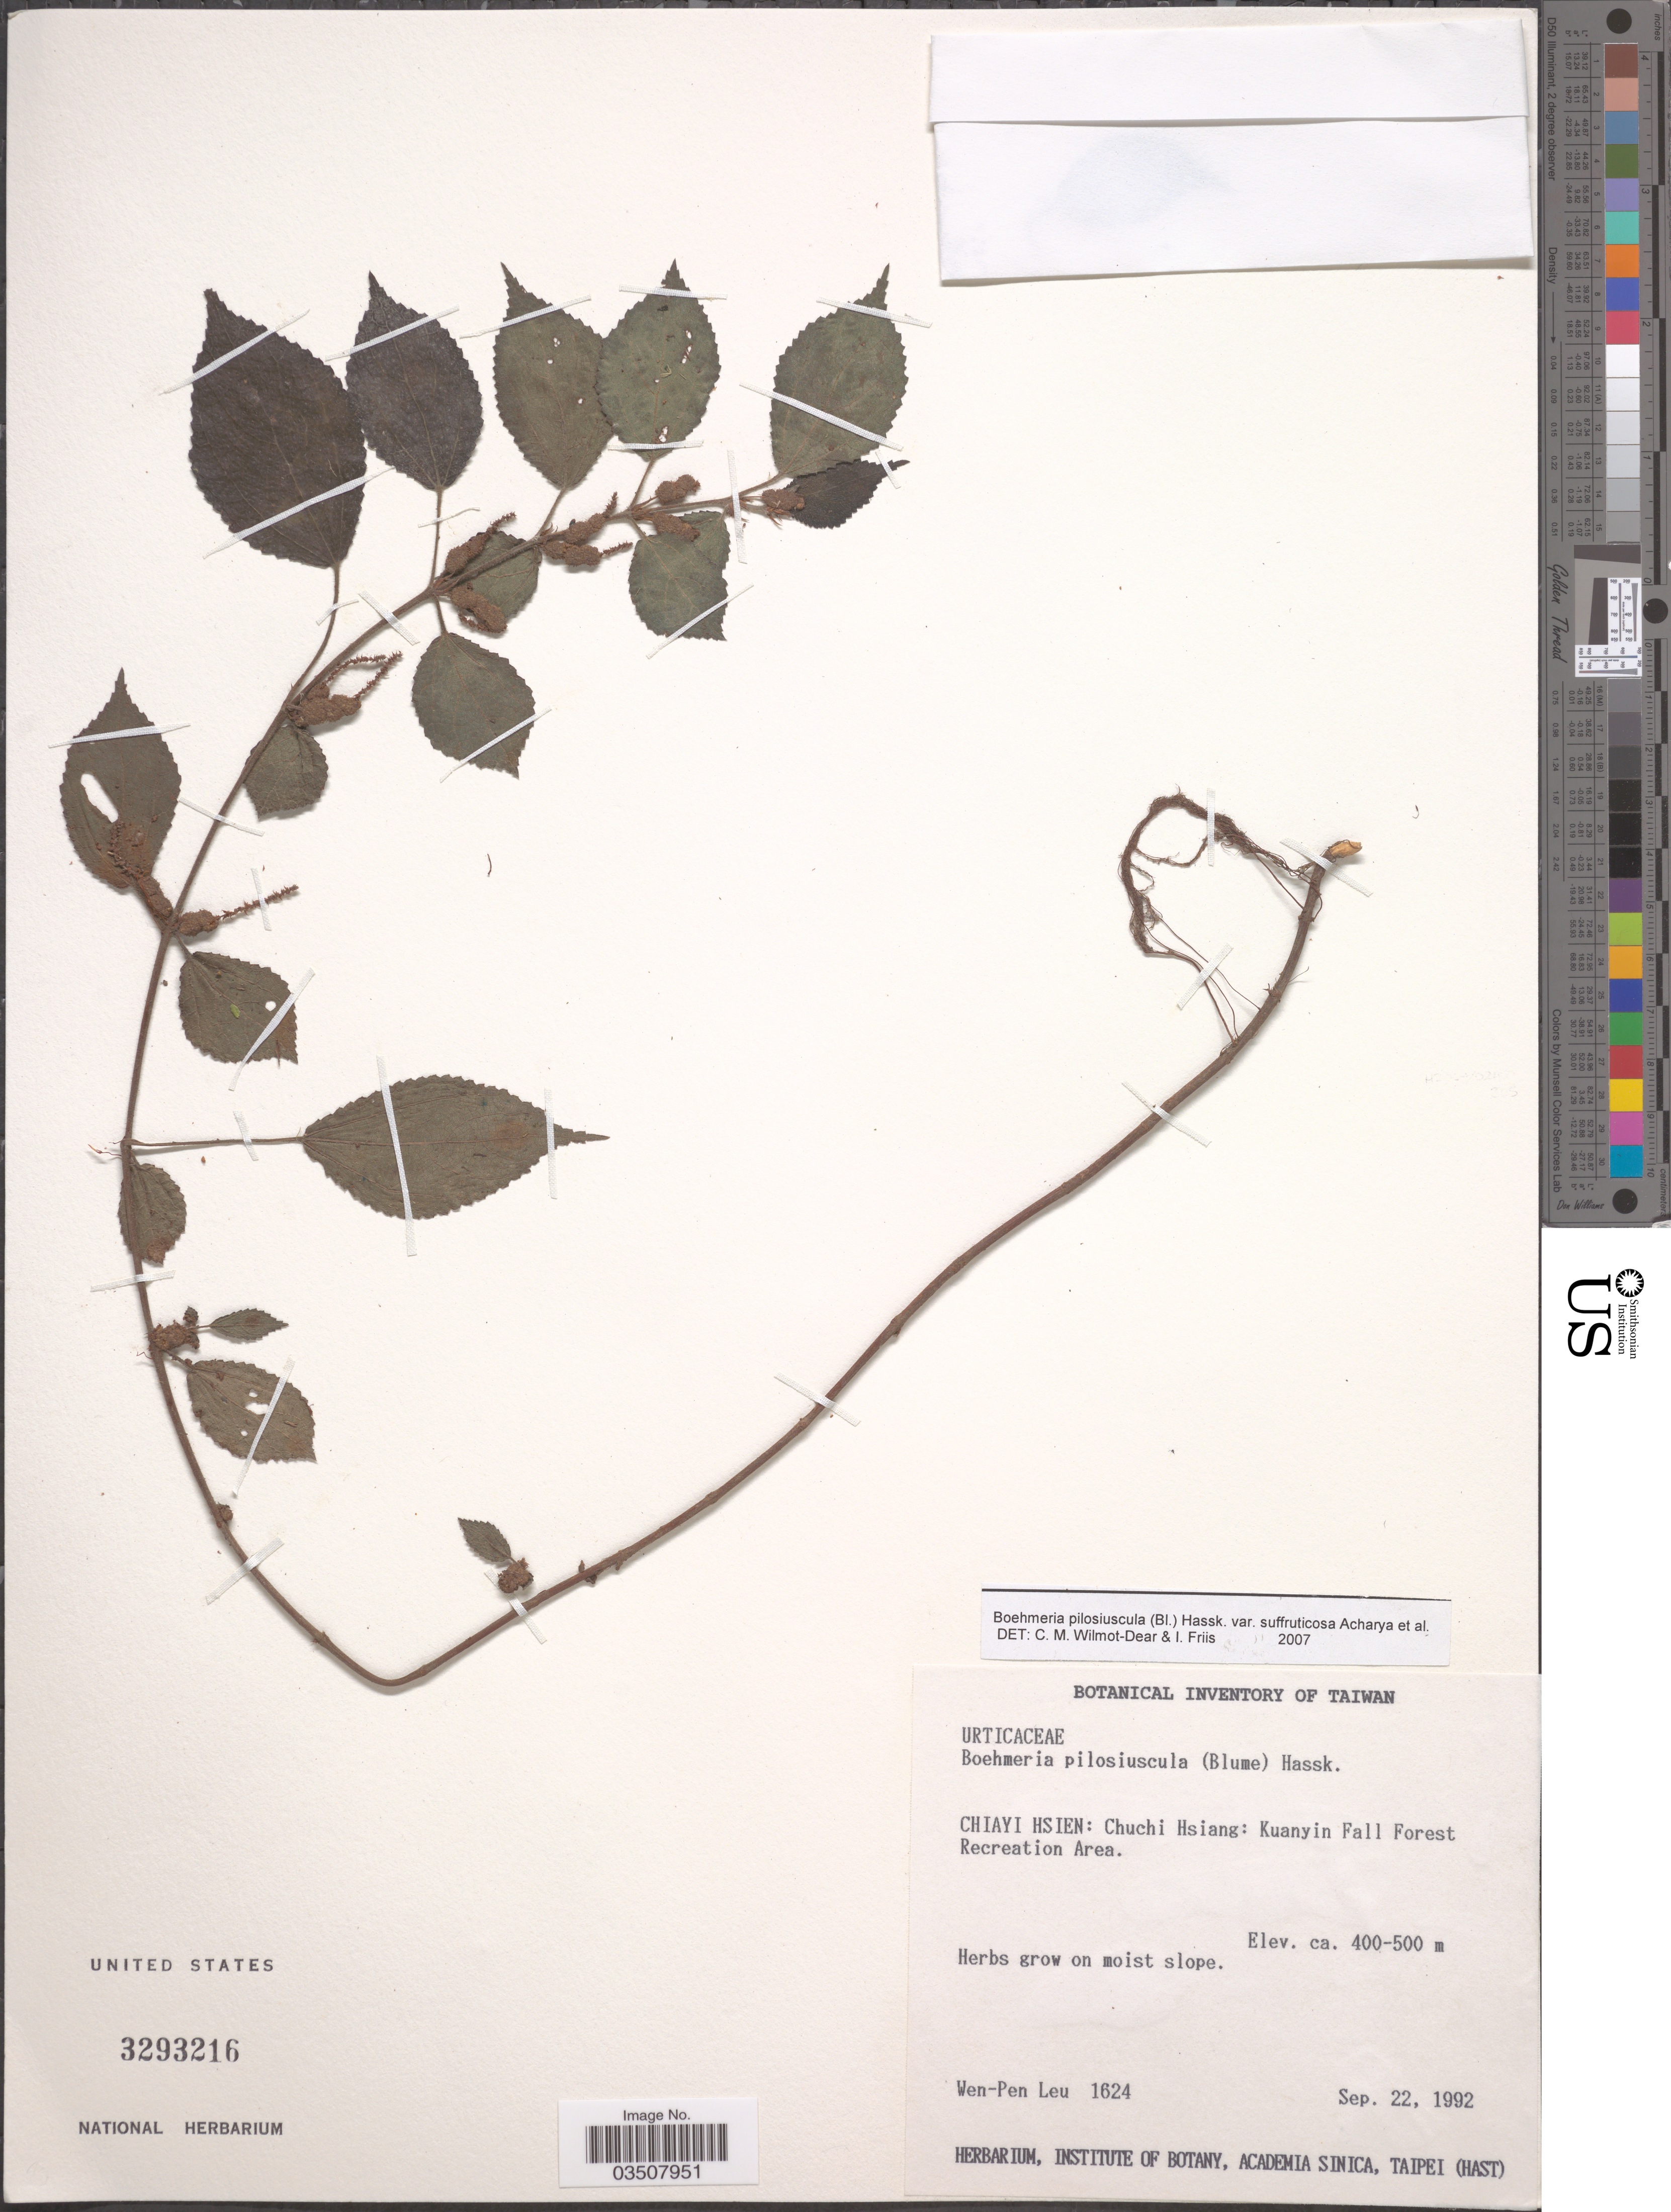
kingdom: Plantae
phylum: Tracheophyta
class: Magnoliopsida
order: Rosales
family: Urticaceae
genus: Boehmeria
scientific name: Boehmeria pilosiuscula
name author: (Blume) Hassk.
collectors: W. Leu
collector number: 1624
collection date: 1992-09-22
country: Taiwan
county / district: Chiayi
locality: Chiayi Hsien: Chuchi Hsiang: Kuanyin Fall Forest Recreation Area.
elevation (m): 400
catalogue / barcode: US 3293216